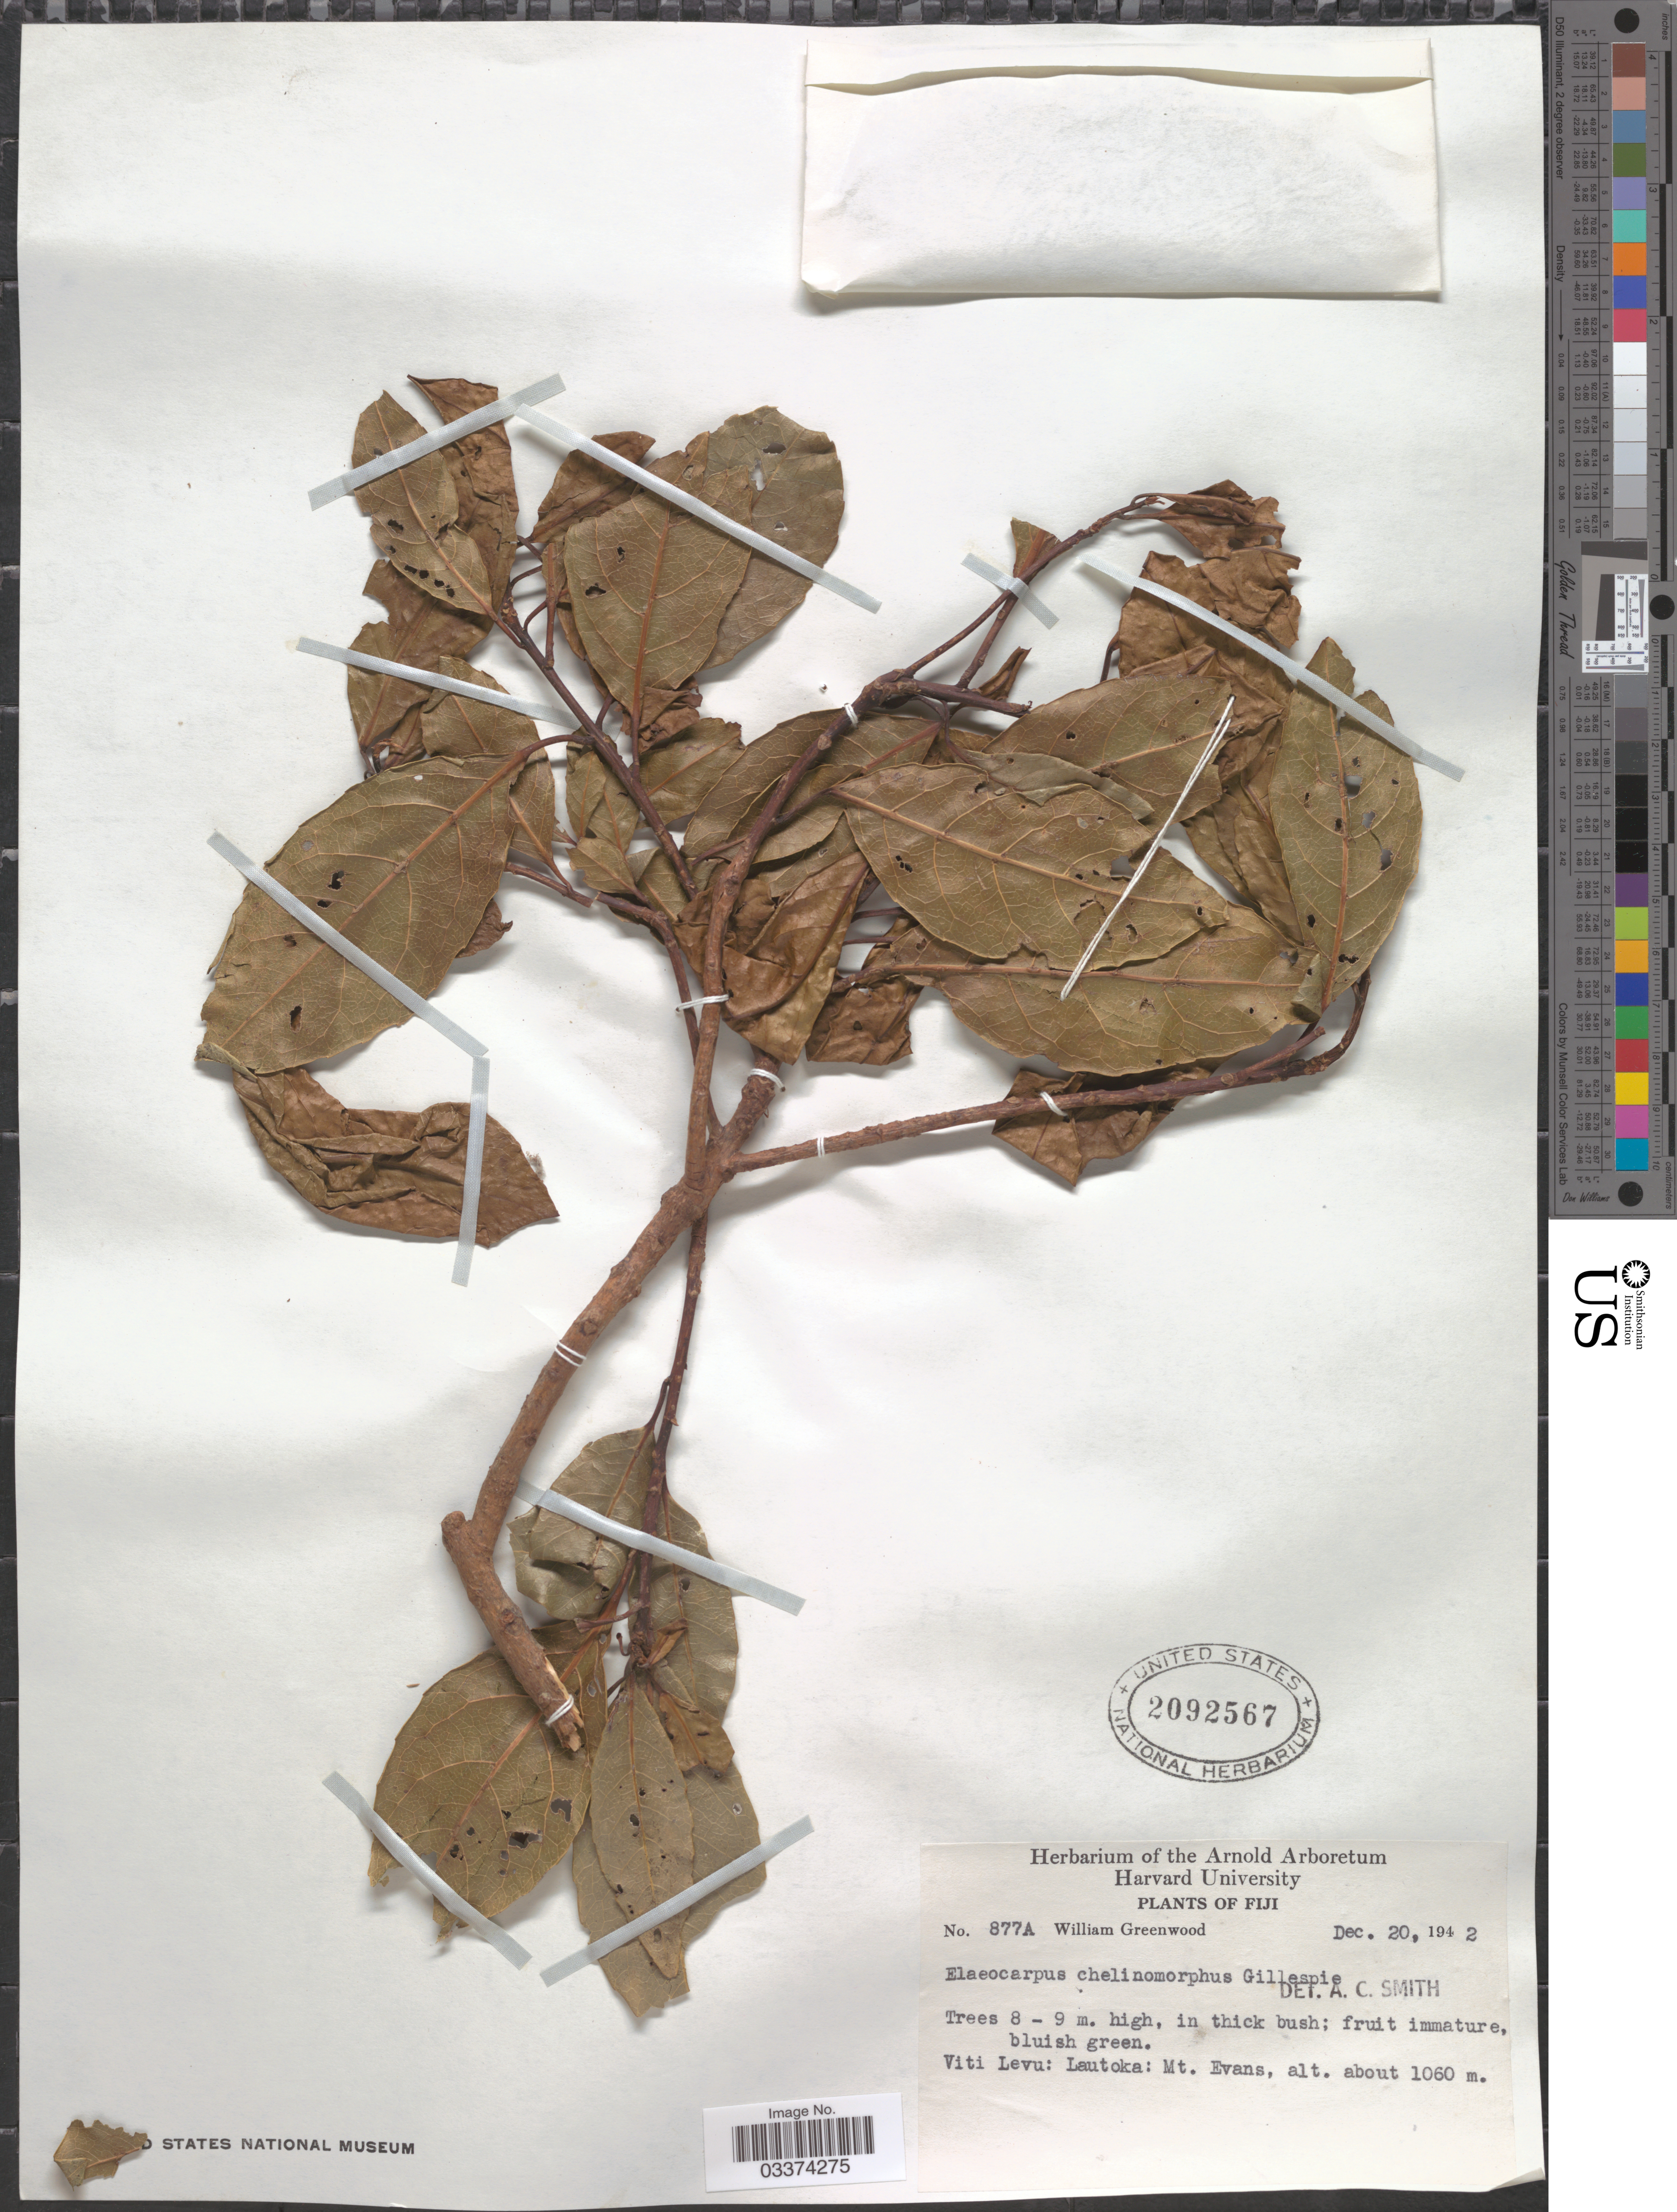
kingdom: Plantae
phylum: Tracheophyta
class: Magnoliopsida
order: Oxalidales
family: Elaeocarpaceae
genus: Elaeocarpus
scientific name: Elaeocarpus chelonimorphus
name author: Gillespie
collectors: W. Greenwood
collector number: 877A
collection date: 1942-12-20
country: Fiji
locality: Viti Levu: Lautoka: Mt. Evans.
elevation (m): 1060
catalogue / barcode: US 2092567